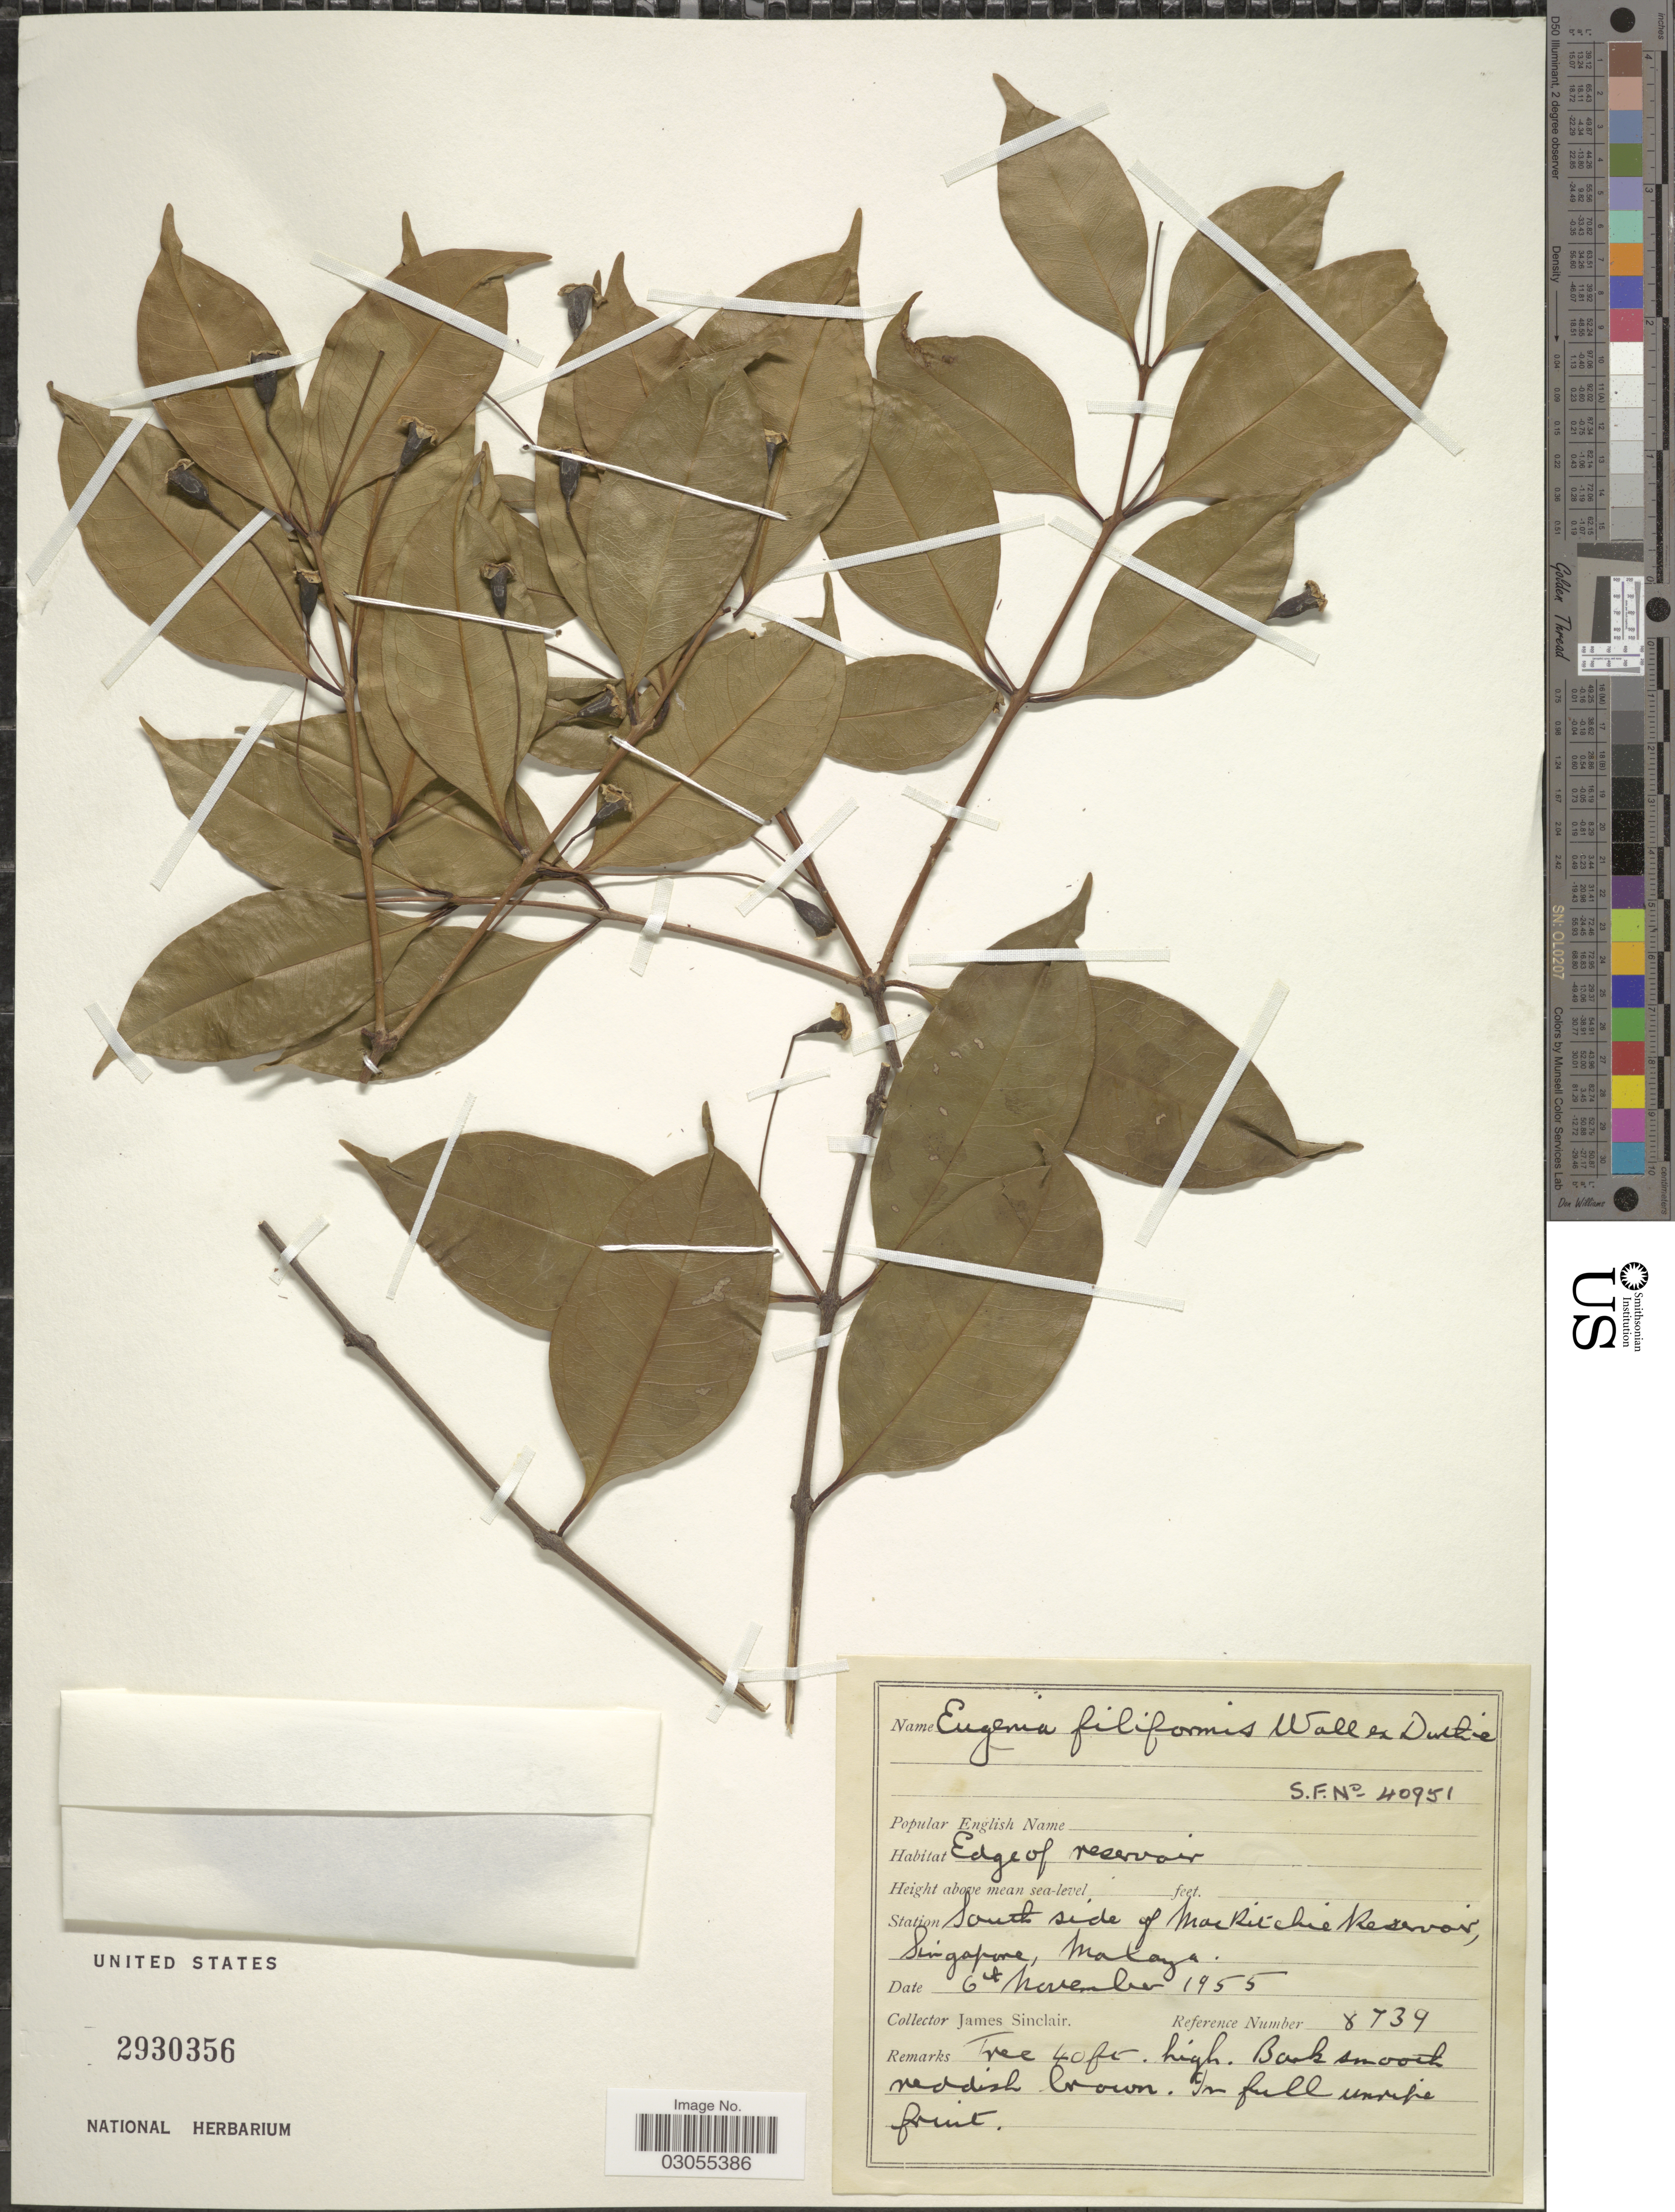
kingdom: Plantae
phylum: Tracheophyta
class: Magnoliopsida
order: Myrtales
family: Myrtaceae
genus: Syzygium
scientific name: Syzygium filiforme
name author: Chantar. & J.Parn.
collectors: J. Sinclair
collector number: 8739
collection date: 1955-11-06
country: Singapore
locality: South side of MacRitchie Reservoir, Malaya.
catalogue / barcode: US 2930356